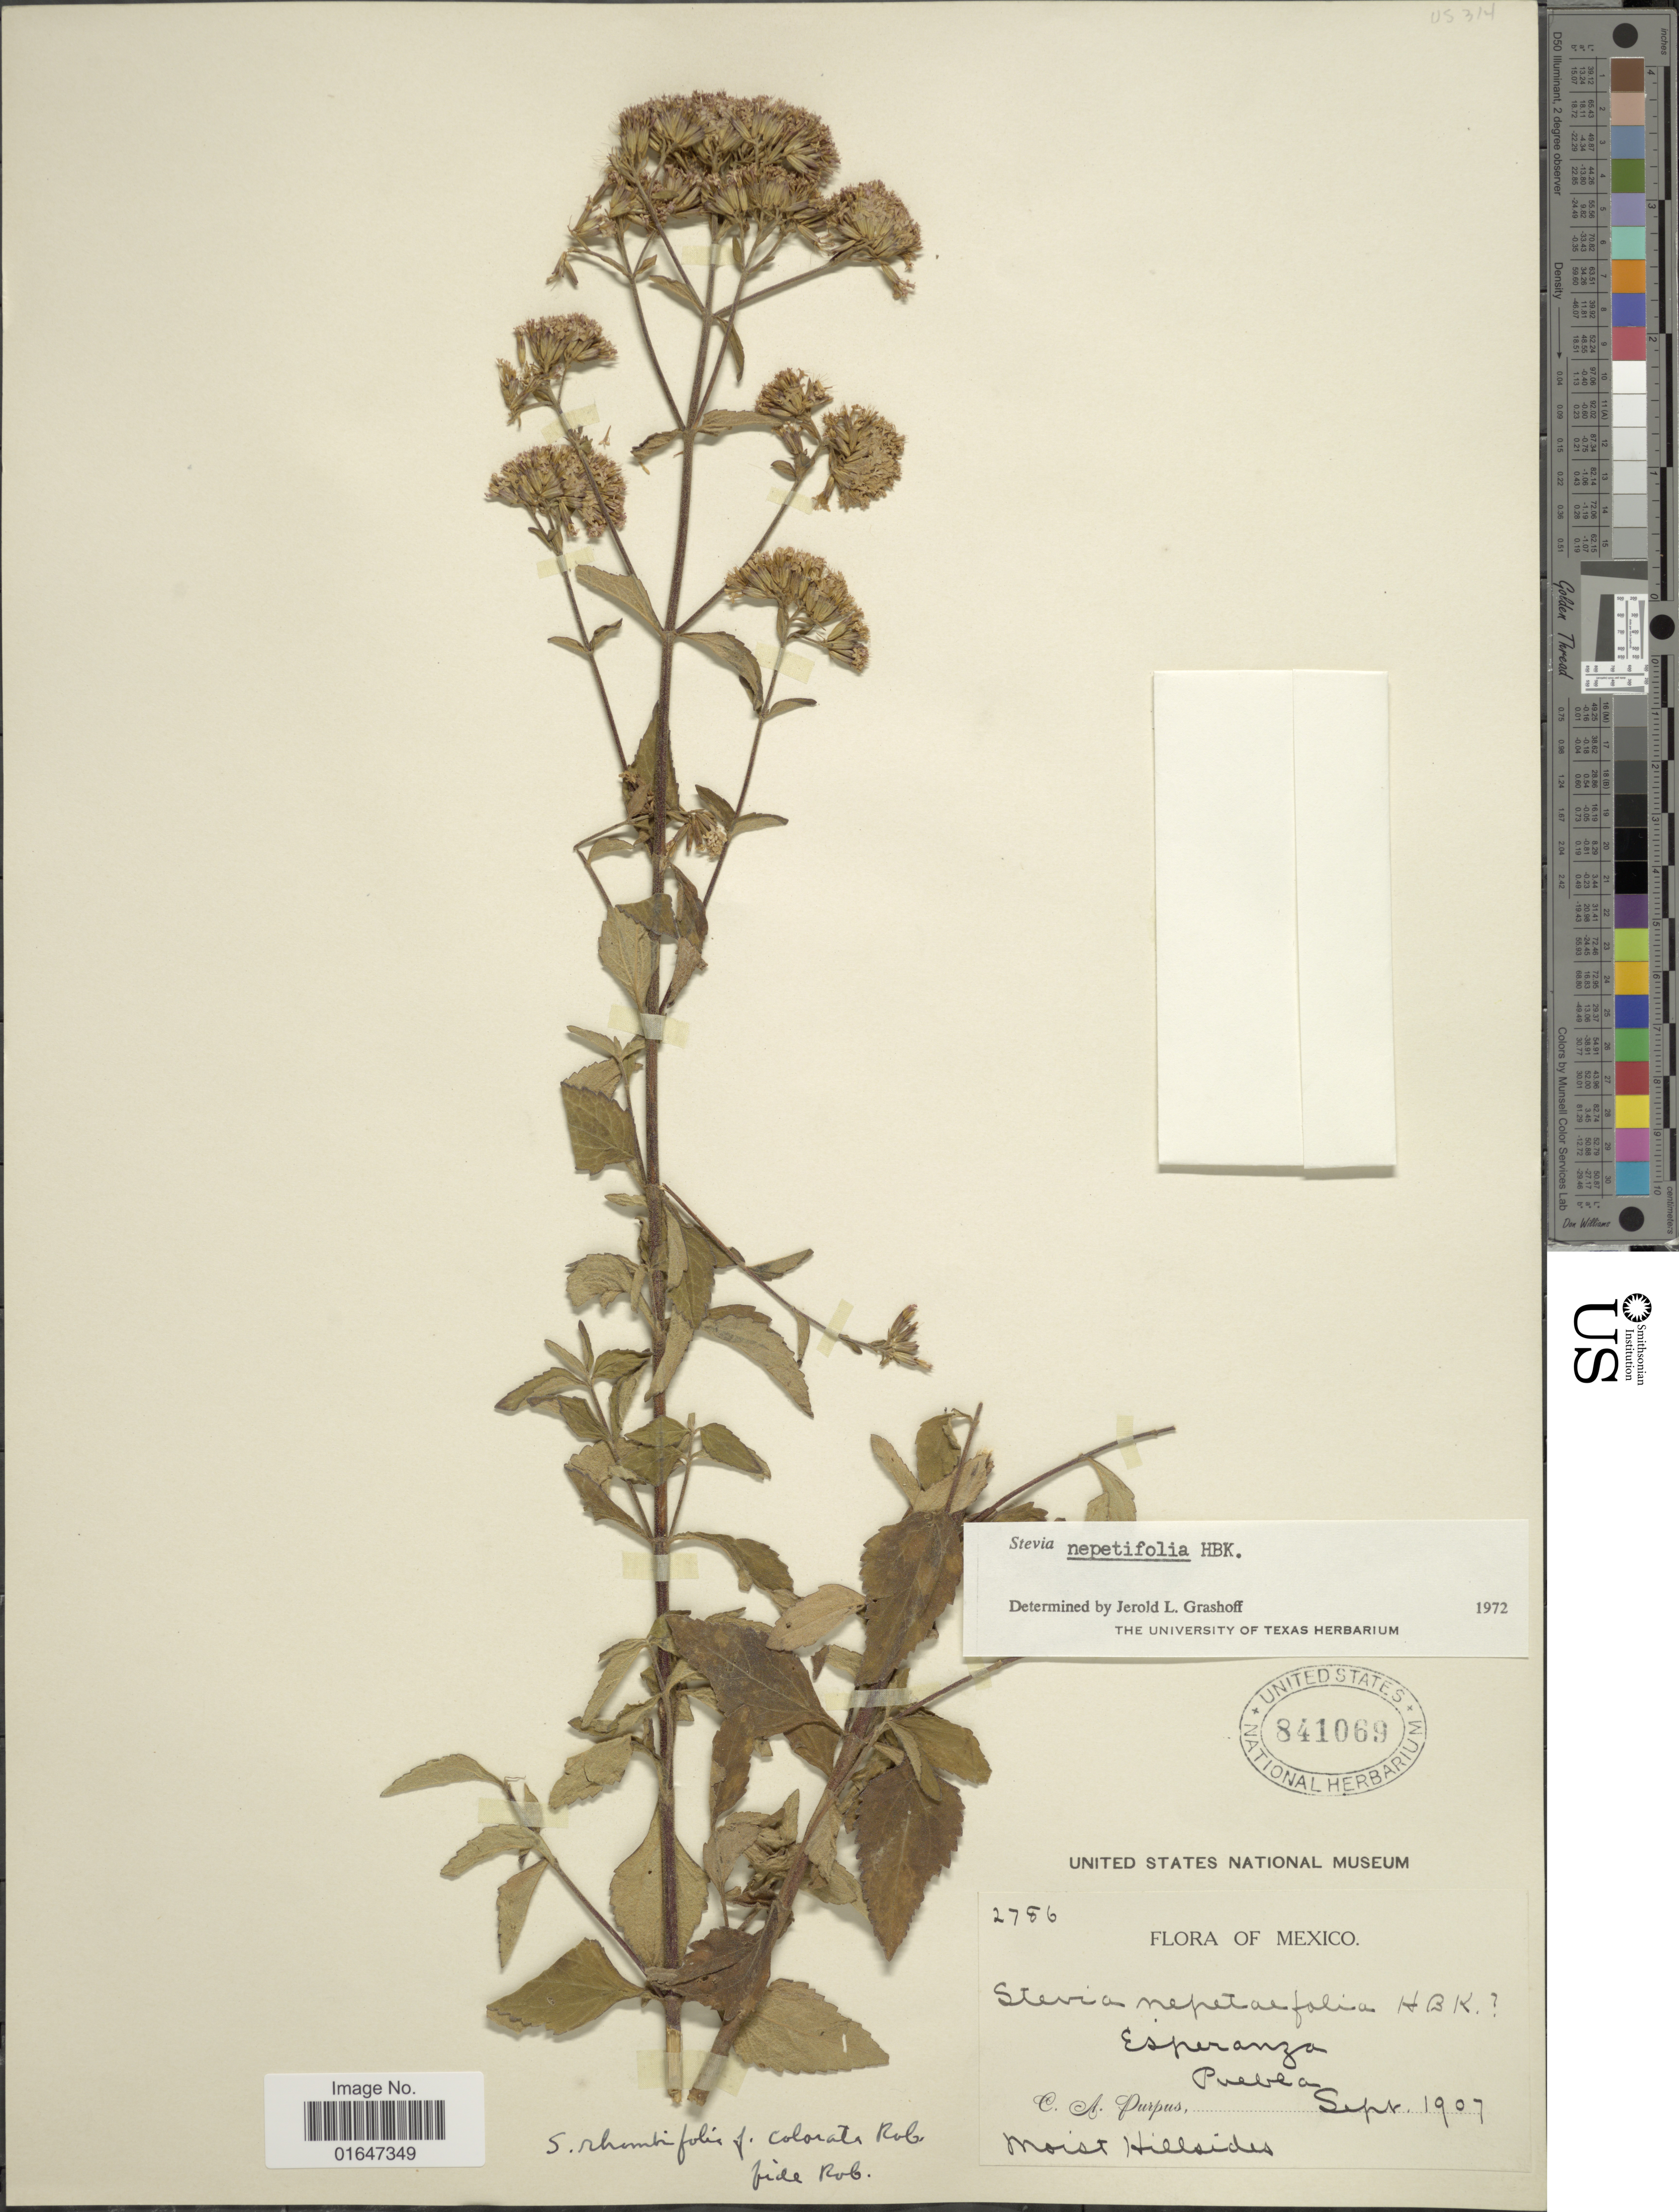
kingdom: Plantae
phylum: Tracheophyta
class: Magnoliopsida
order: Asterales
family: Asteraceae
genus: Stevia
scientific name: Stevia suaveolens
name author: Lag.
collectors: C. A. Purpus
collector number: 2786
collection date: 1907-09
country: Mexico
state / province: Puebla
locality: Esperanza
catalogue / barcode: US 841069